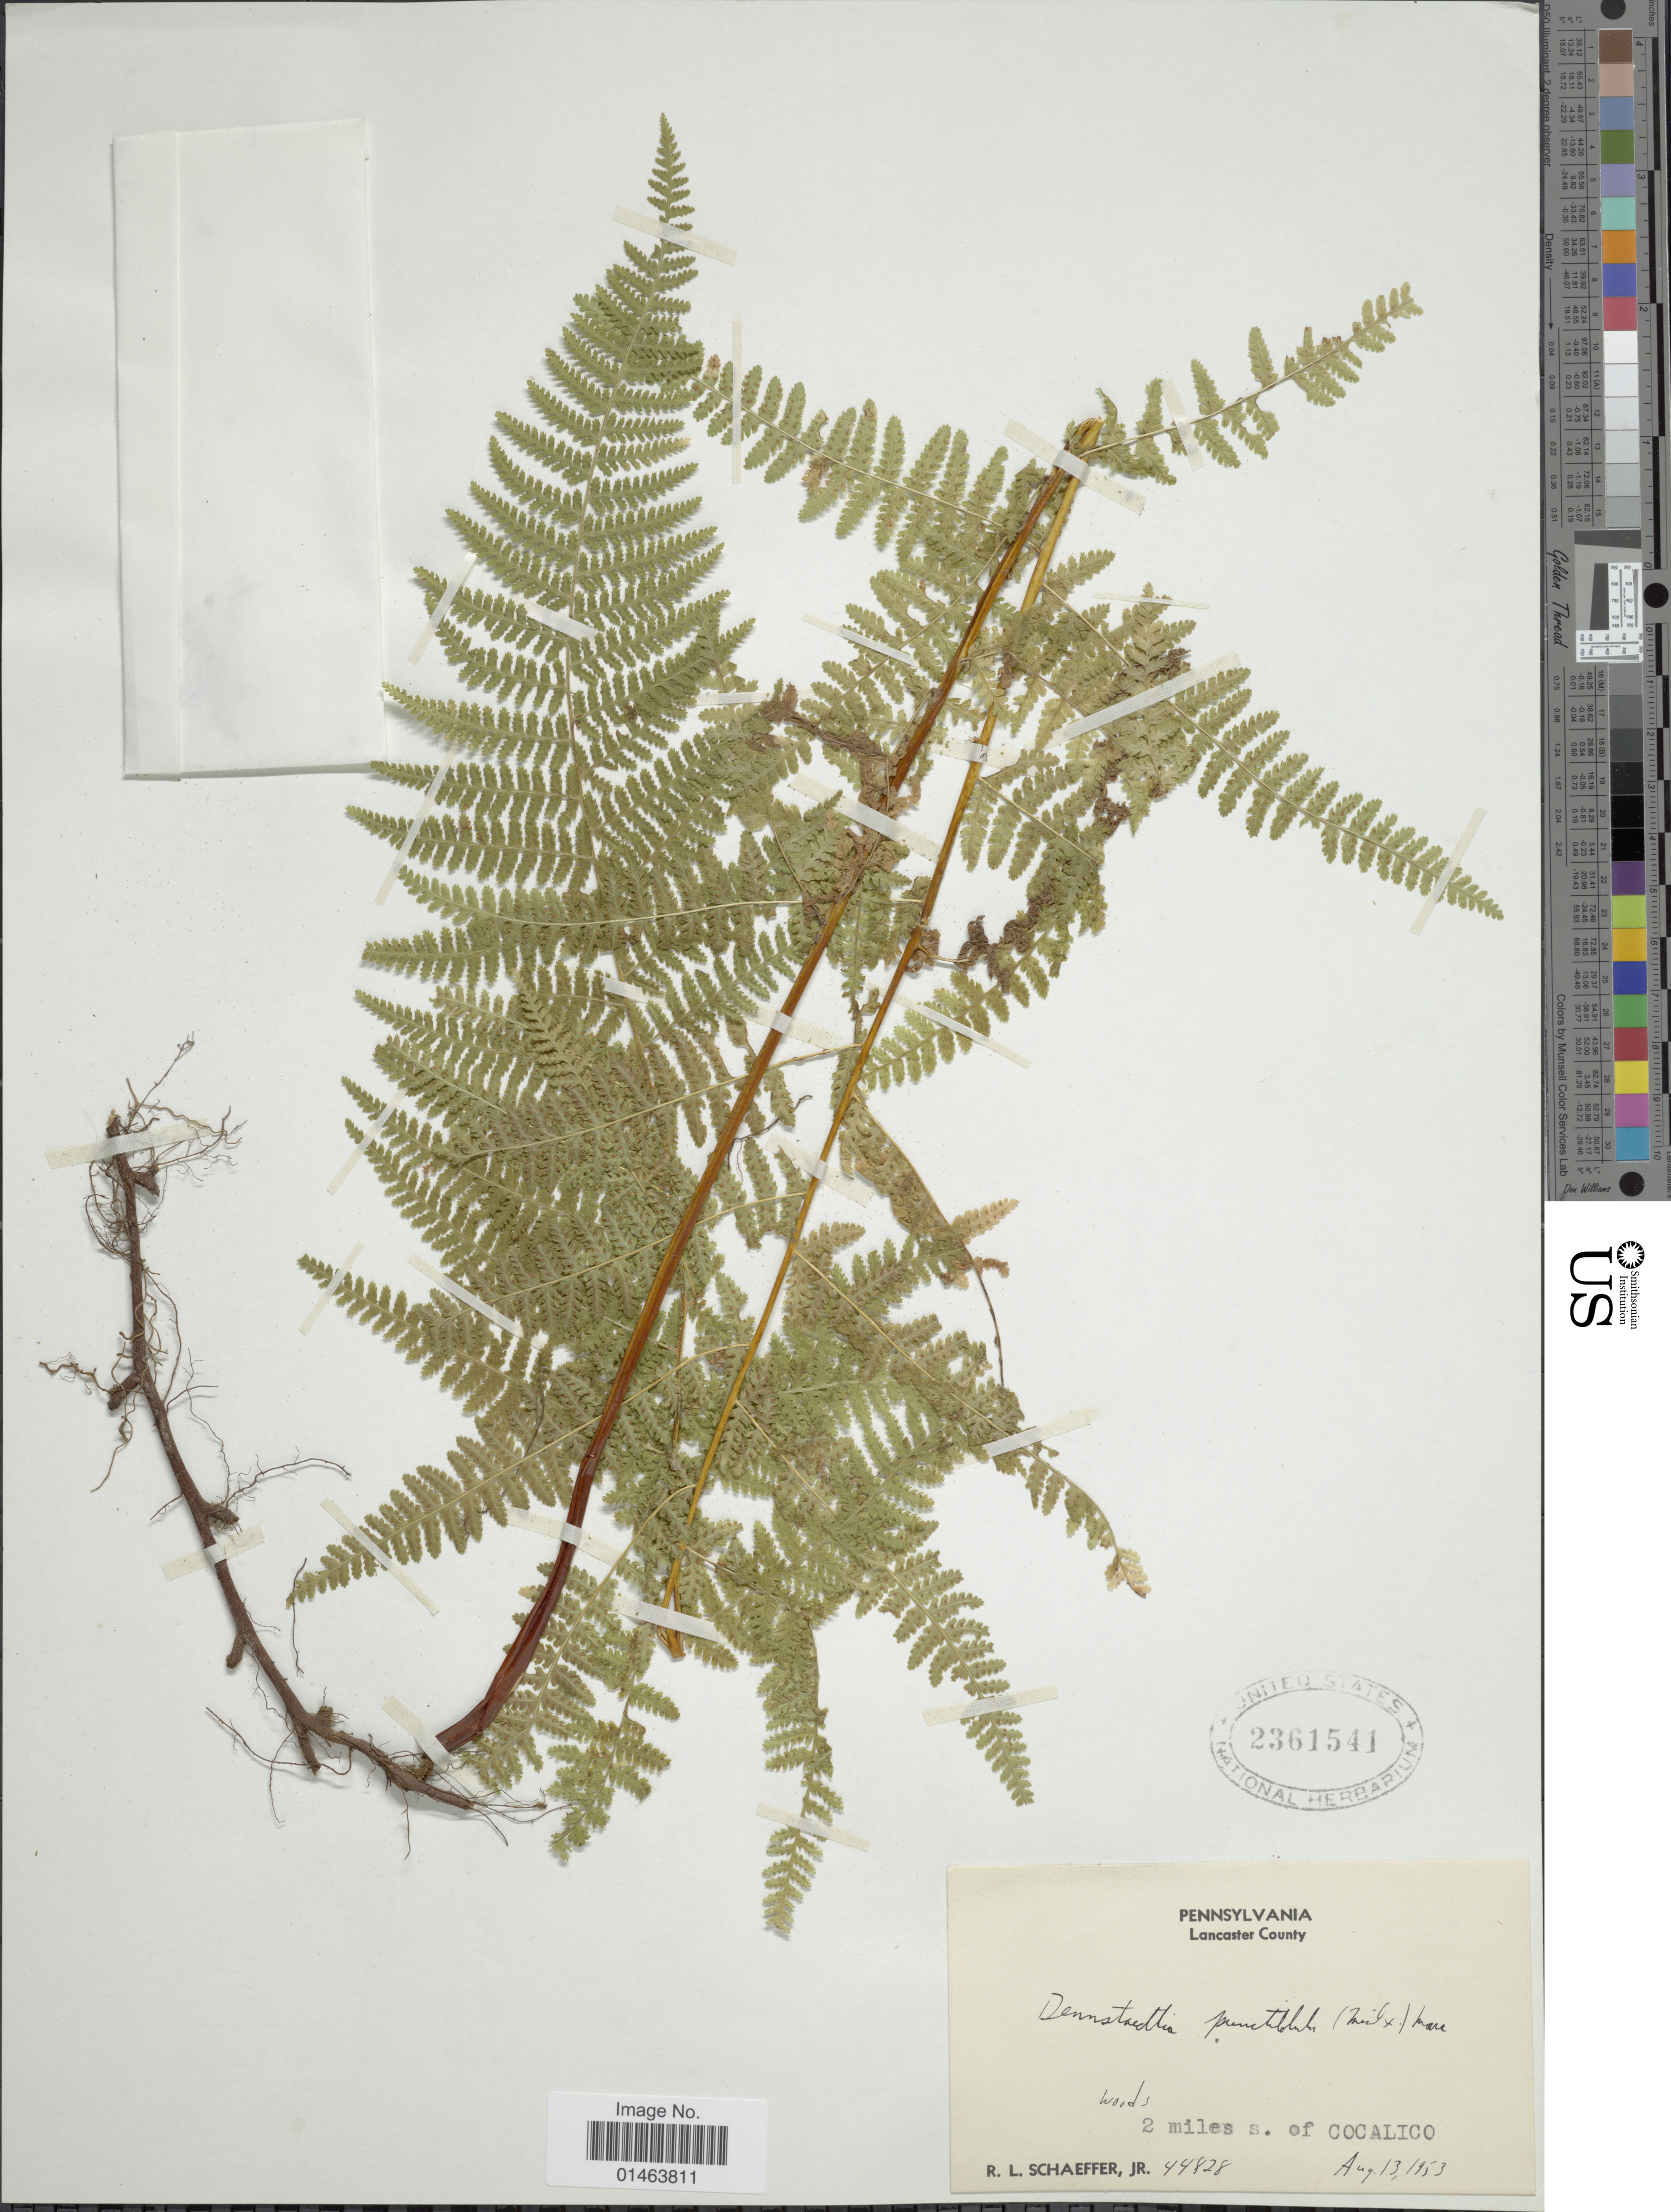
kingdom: Plantae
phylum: Tracheophyta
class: Polypodiopsida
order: Polypodiales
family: Dennstaedtiaceae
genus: Dennstaedtia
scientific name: Dennstaedtia punctilobula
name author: (Michx.) T. Moore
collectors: R. Schaeffer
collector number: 44828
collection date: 1953-08-13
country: United States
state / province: Pennsylvania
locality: Pennsylvania, Lancaster County, 2 miles s. of Cocalico.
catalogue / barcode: US 2361541